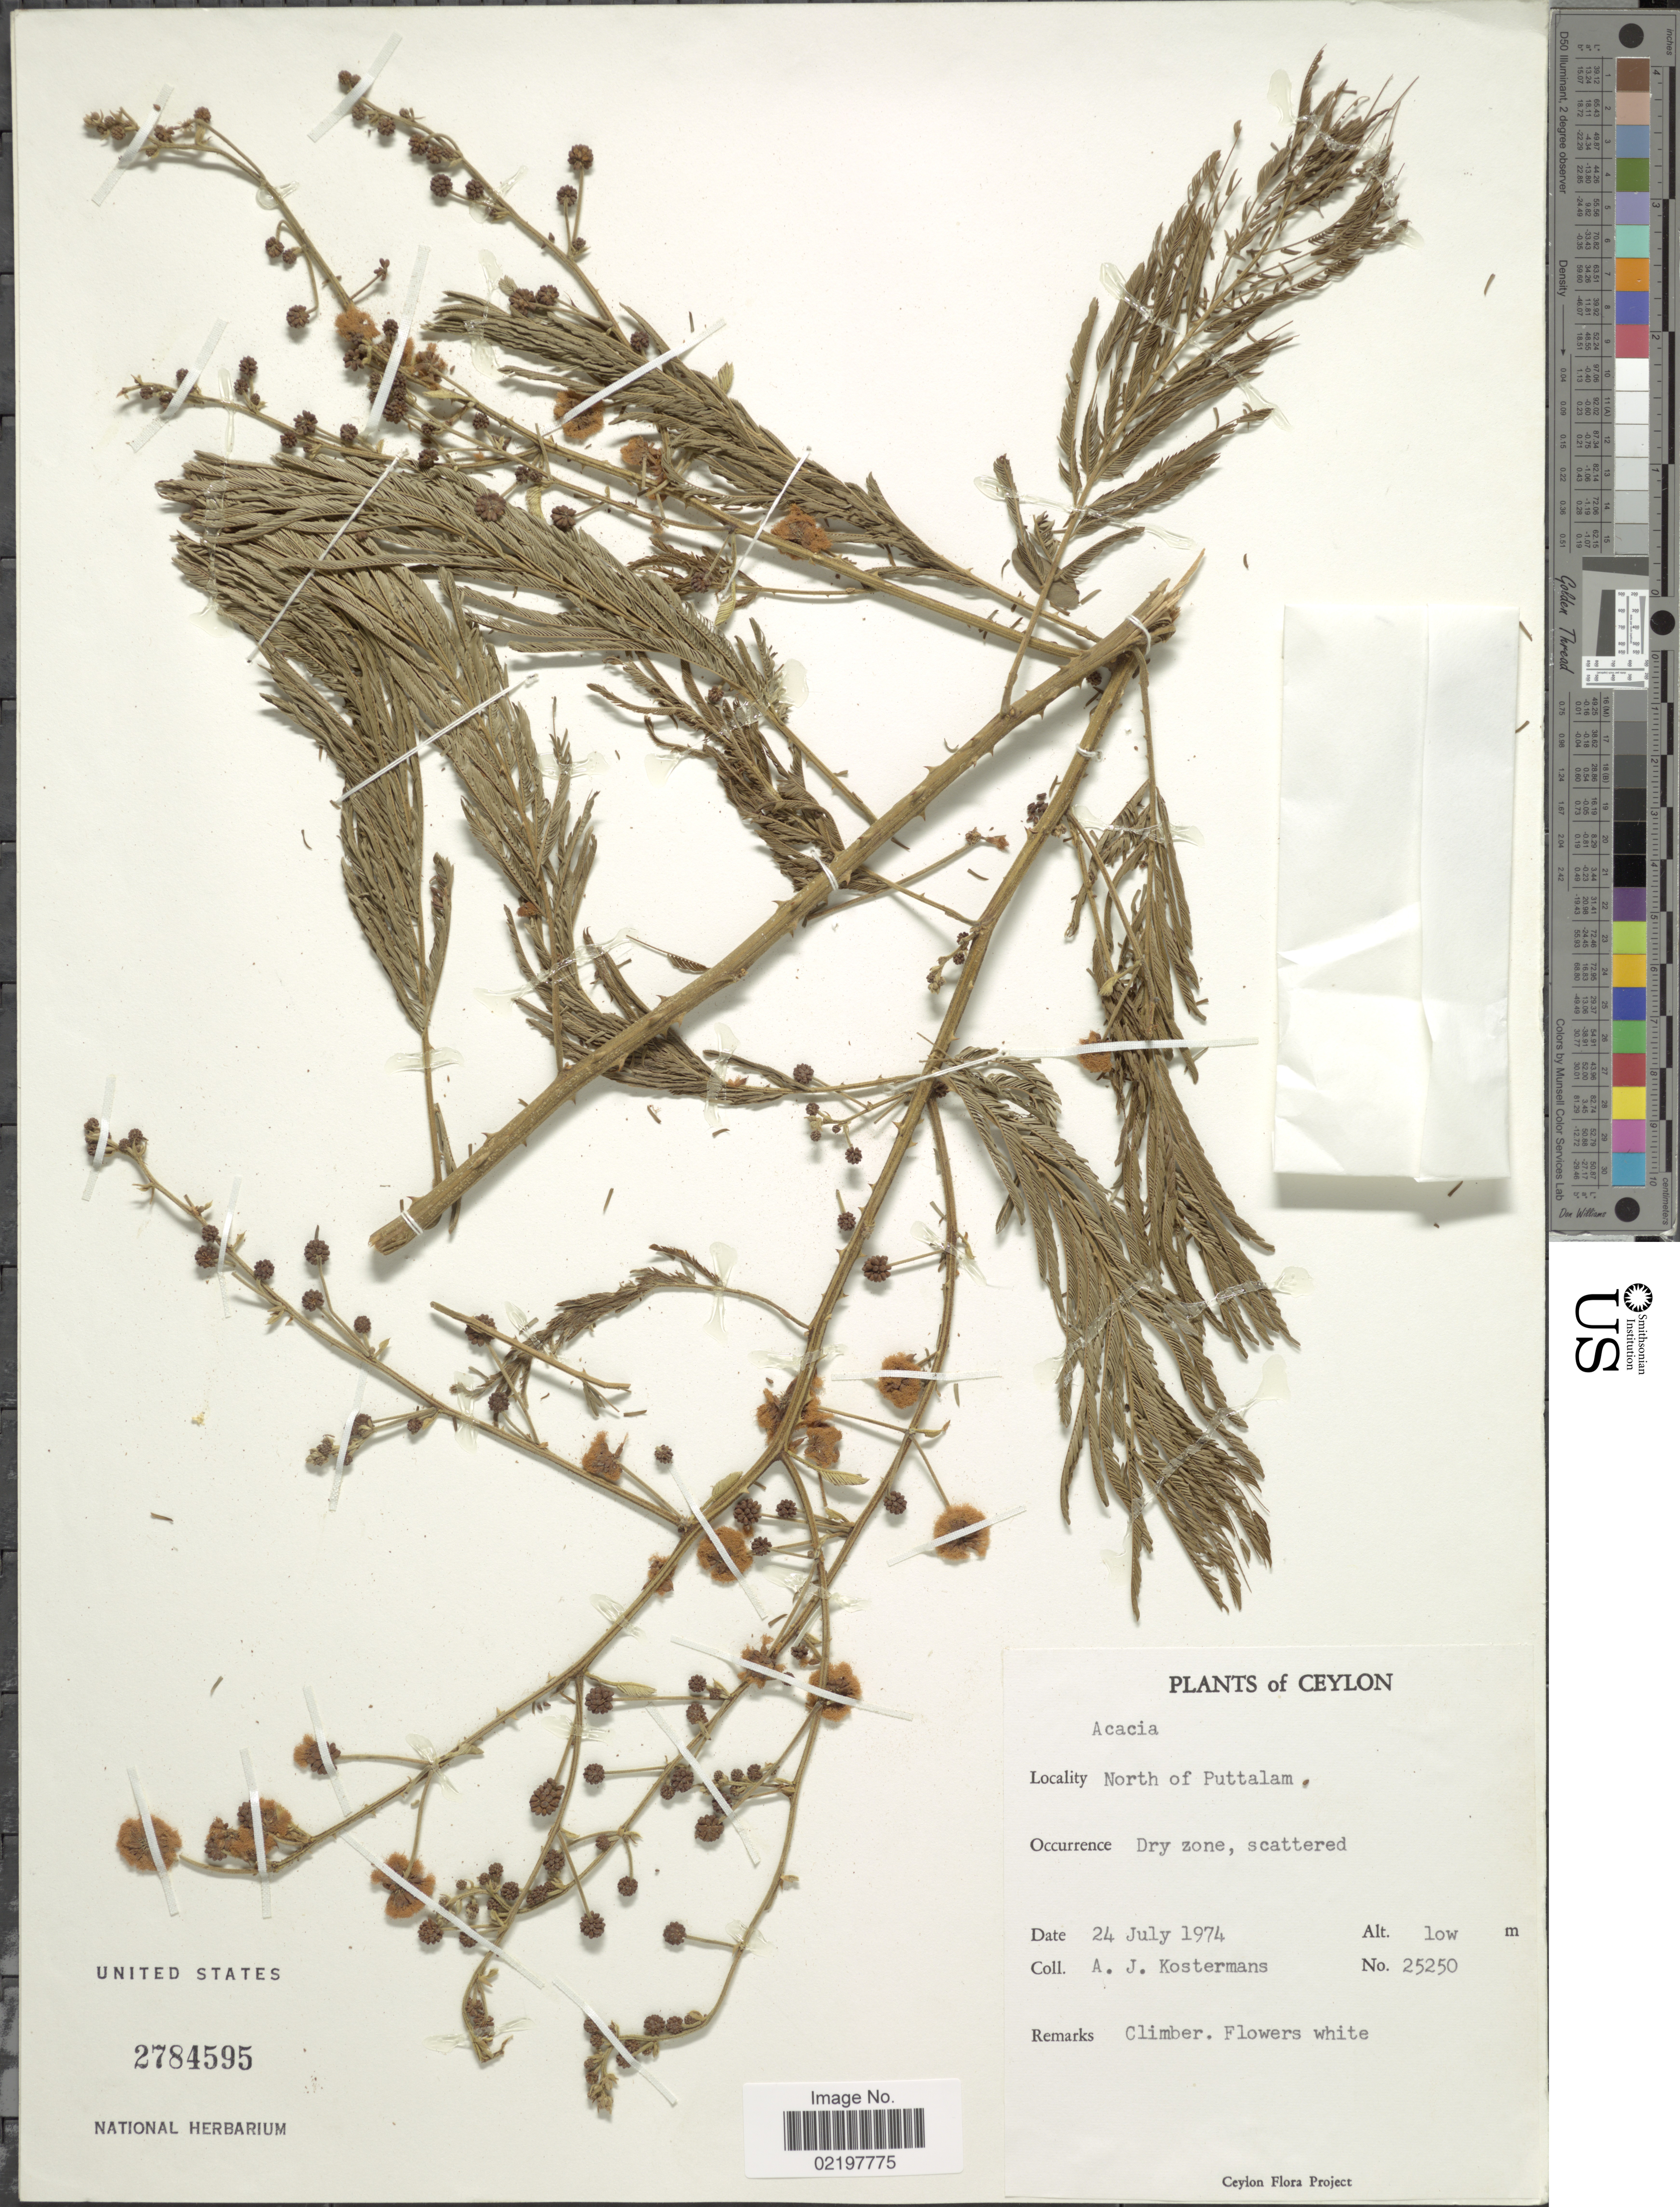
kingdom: Plantae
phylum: Tracheophyta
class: Magnoliopsida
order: Fabales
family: Fabaceae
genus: Senegalia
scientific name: Senegalia pennata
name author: (L.) Maslin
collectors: A. J. G. Kostermans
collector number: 25250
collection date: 1974-07-24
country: Sri Lanka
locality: Ceylon, North of Puttalam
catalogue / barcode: US 2784595